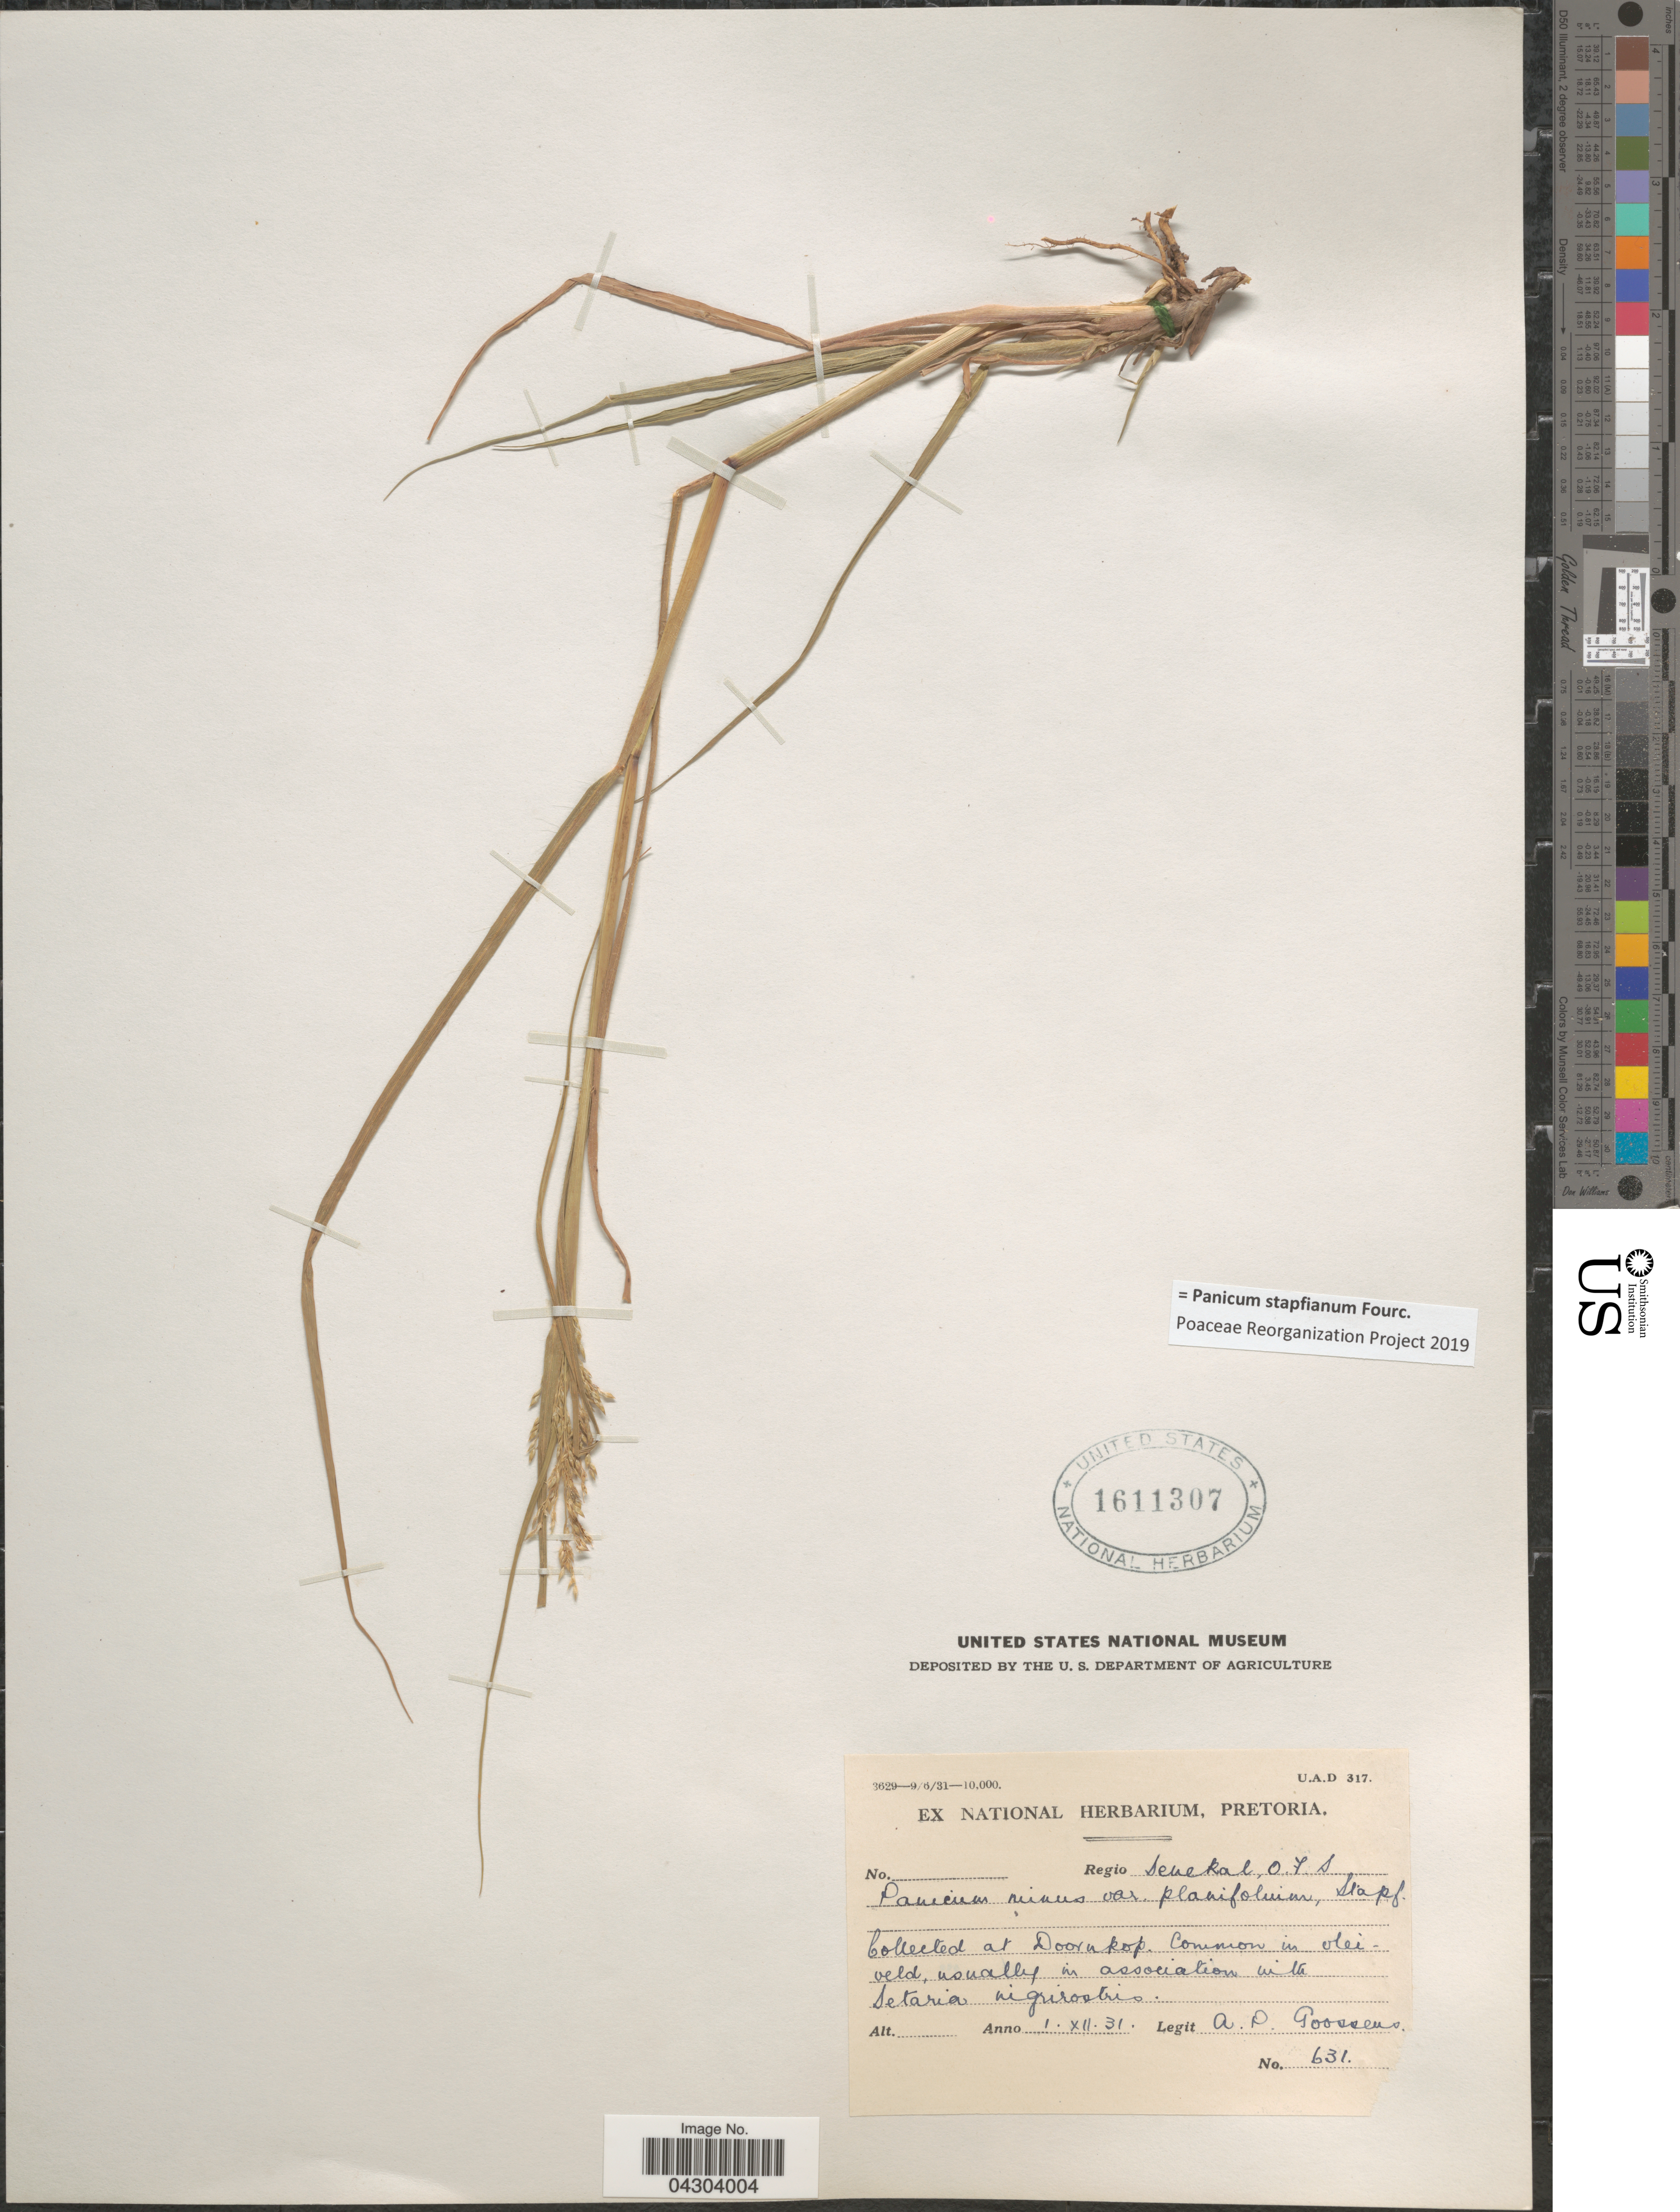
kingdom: Plantae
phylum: Tracheophyta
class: Liliopsida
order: Poales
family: Poaceae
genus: Panicum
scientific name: Panicum stapfianum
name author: Fourc.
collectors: A. P. G. Goossens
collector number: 631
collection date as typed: Transcribed d/m/y: 1/12/31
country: South Africa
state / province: Free State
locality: Regio Senekal, O.F.S. At Doornkop.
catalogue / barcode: US 1611307